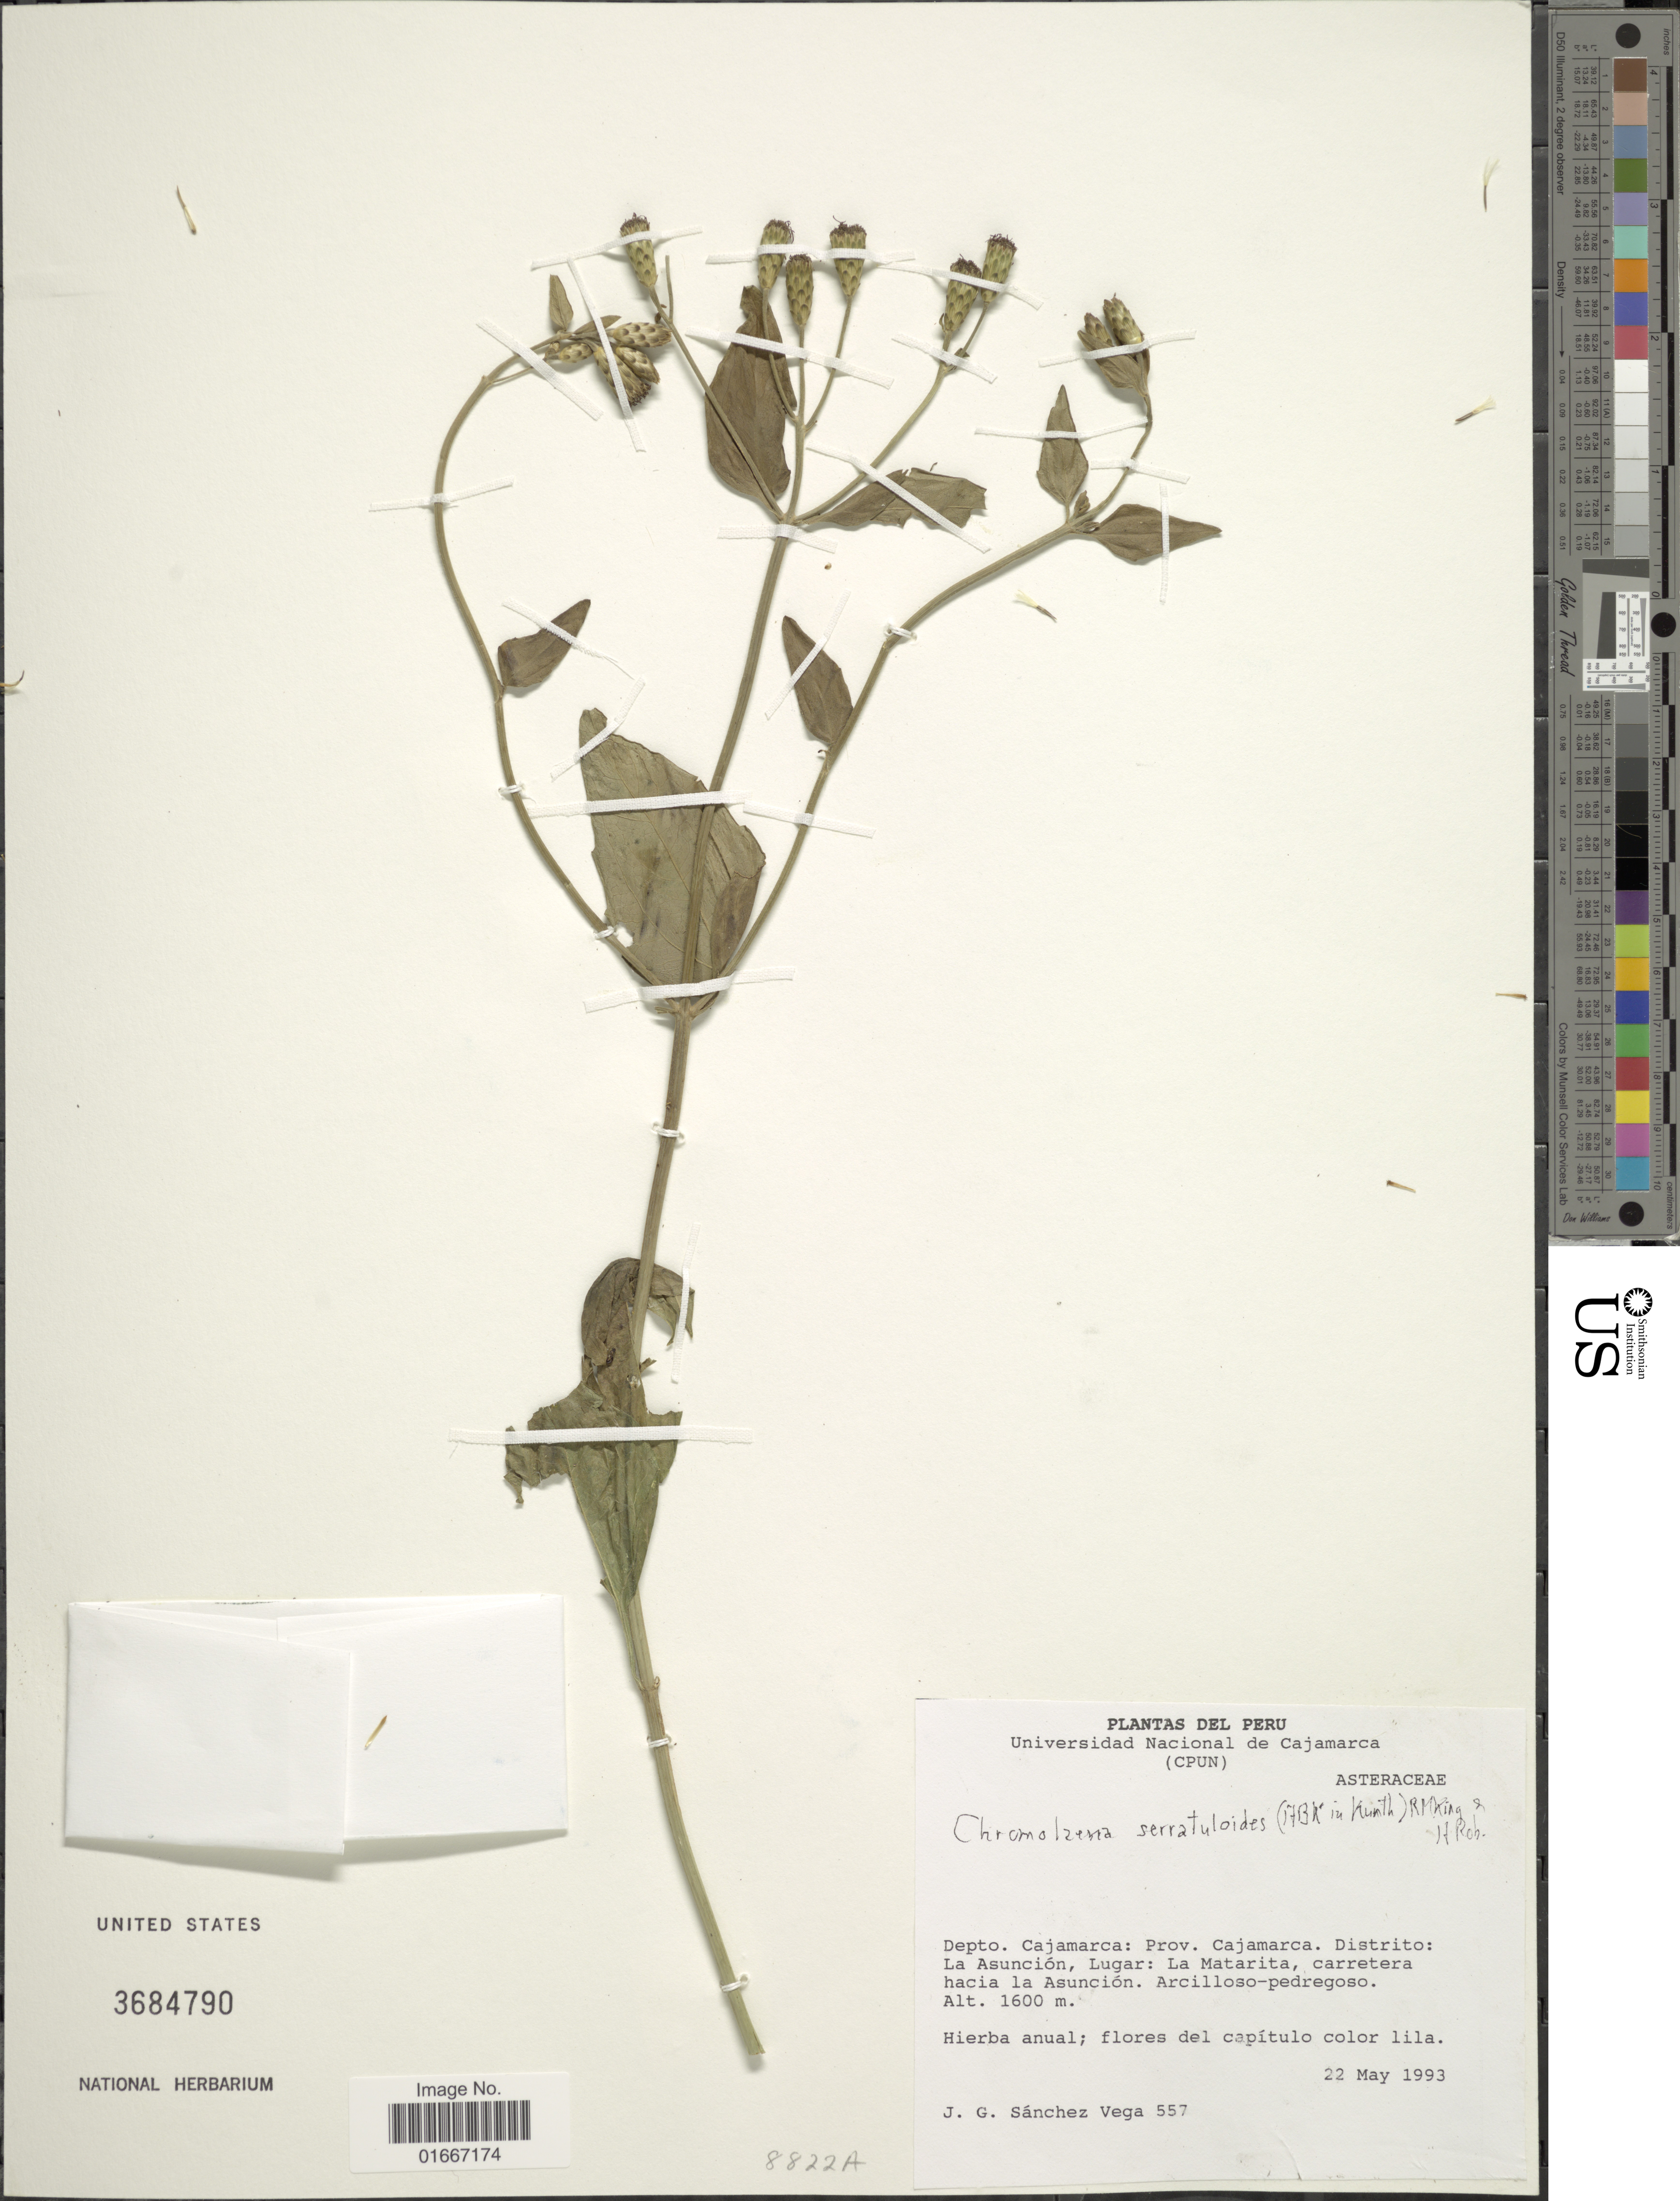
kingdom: Plantae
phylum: Tracheophyta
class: Magnoliopsida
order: Asterales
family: Asteraceae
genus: Chromolaena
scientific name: Chromolaena serratuloides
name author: (Kunth) R.M. King & H. Rob.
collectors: I. Sánchez Vega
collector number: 557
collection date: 1993-05-22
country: Peru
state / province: Cajamarca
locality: Prov. Cajamarca. Distrito: La Asuncion, Lugar: La Matarita, carretera hacia la Asuncion.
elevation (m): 1600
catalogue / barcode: US 3684790